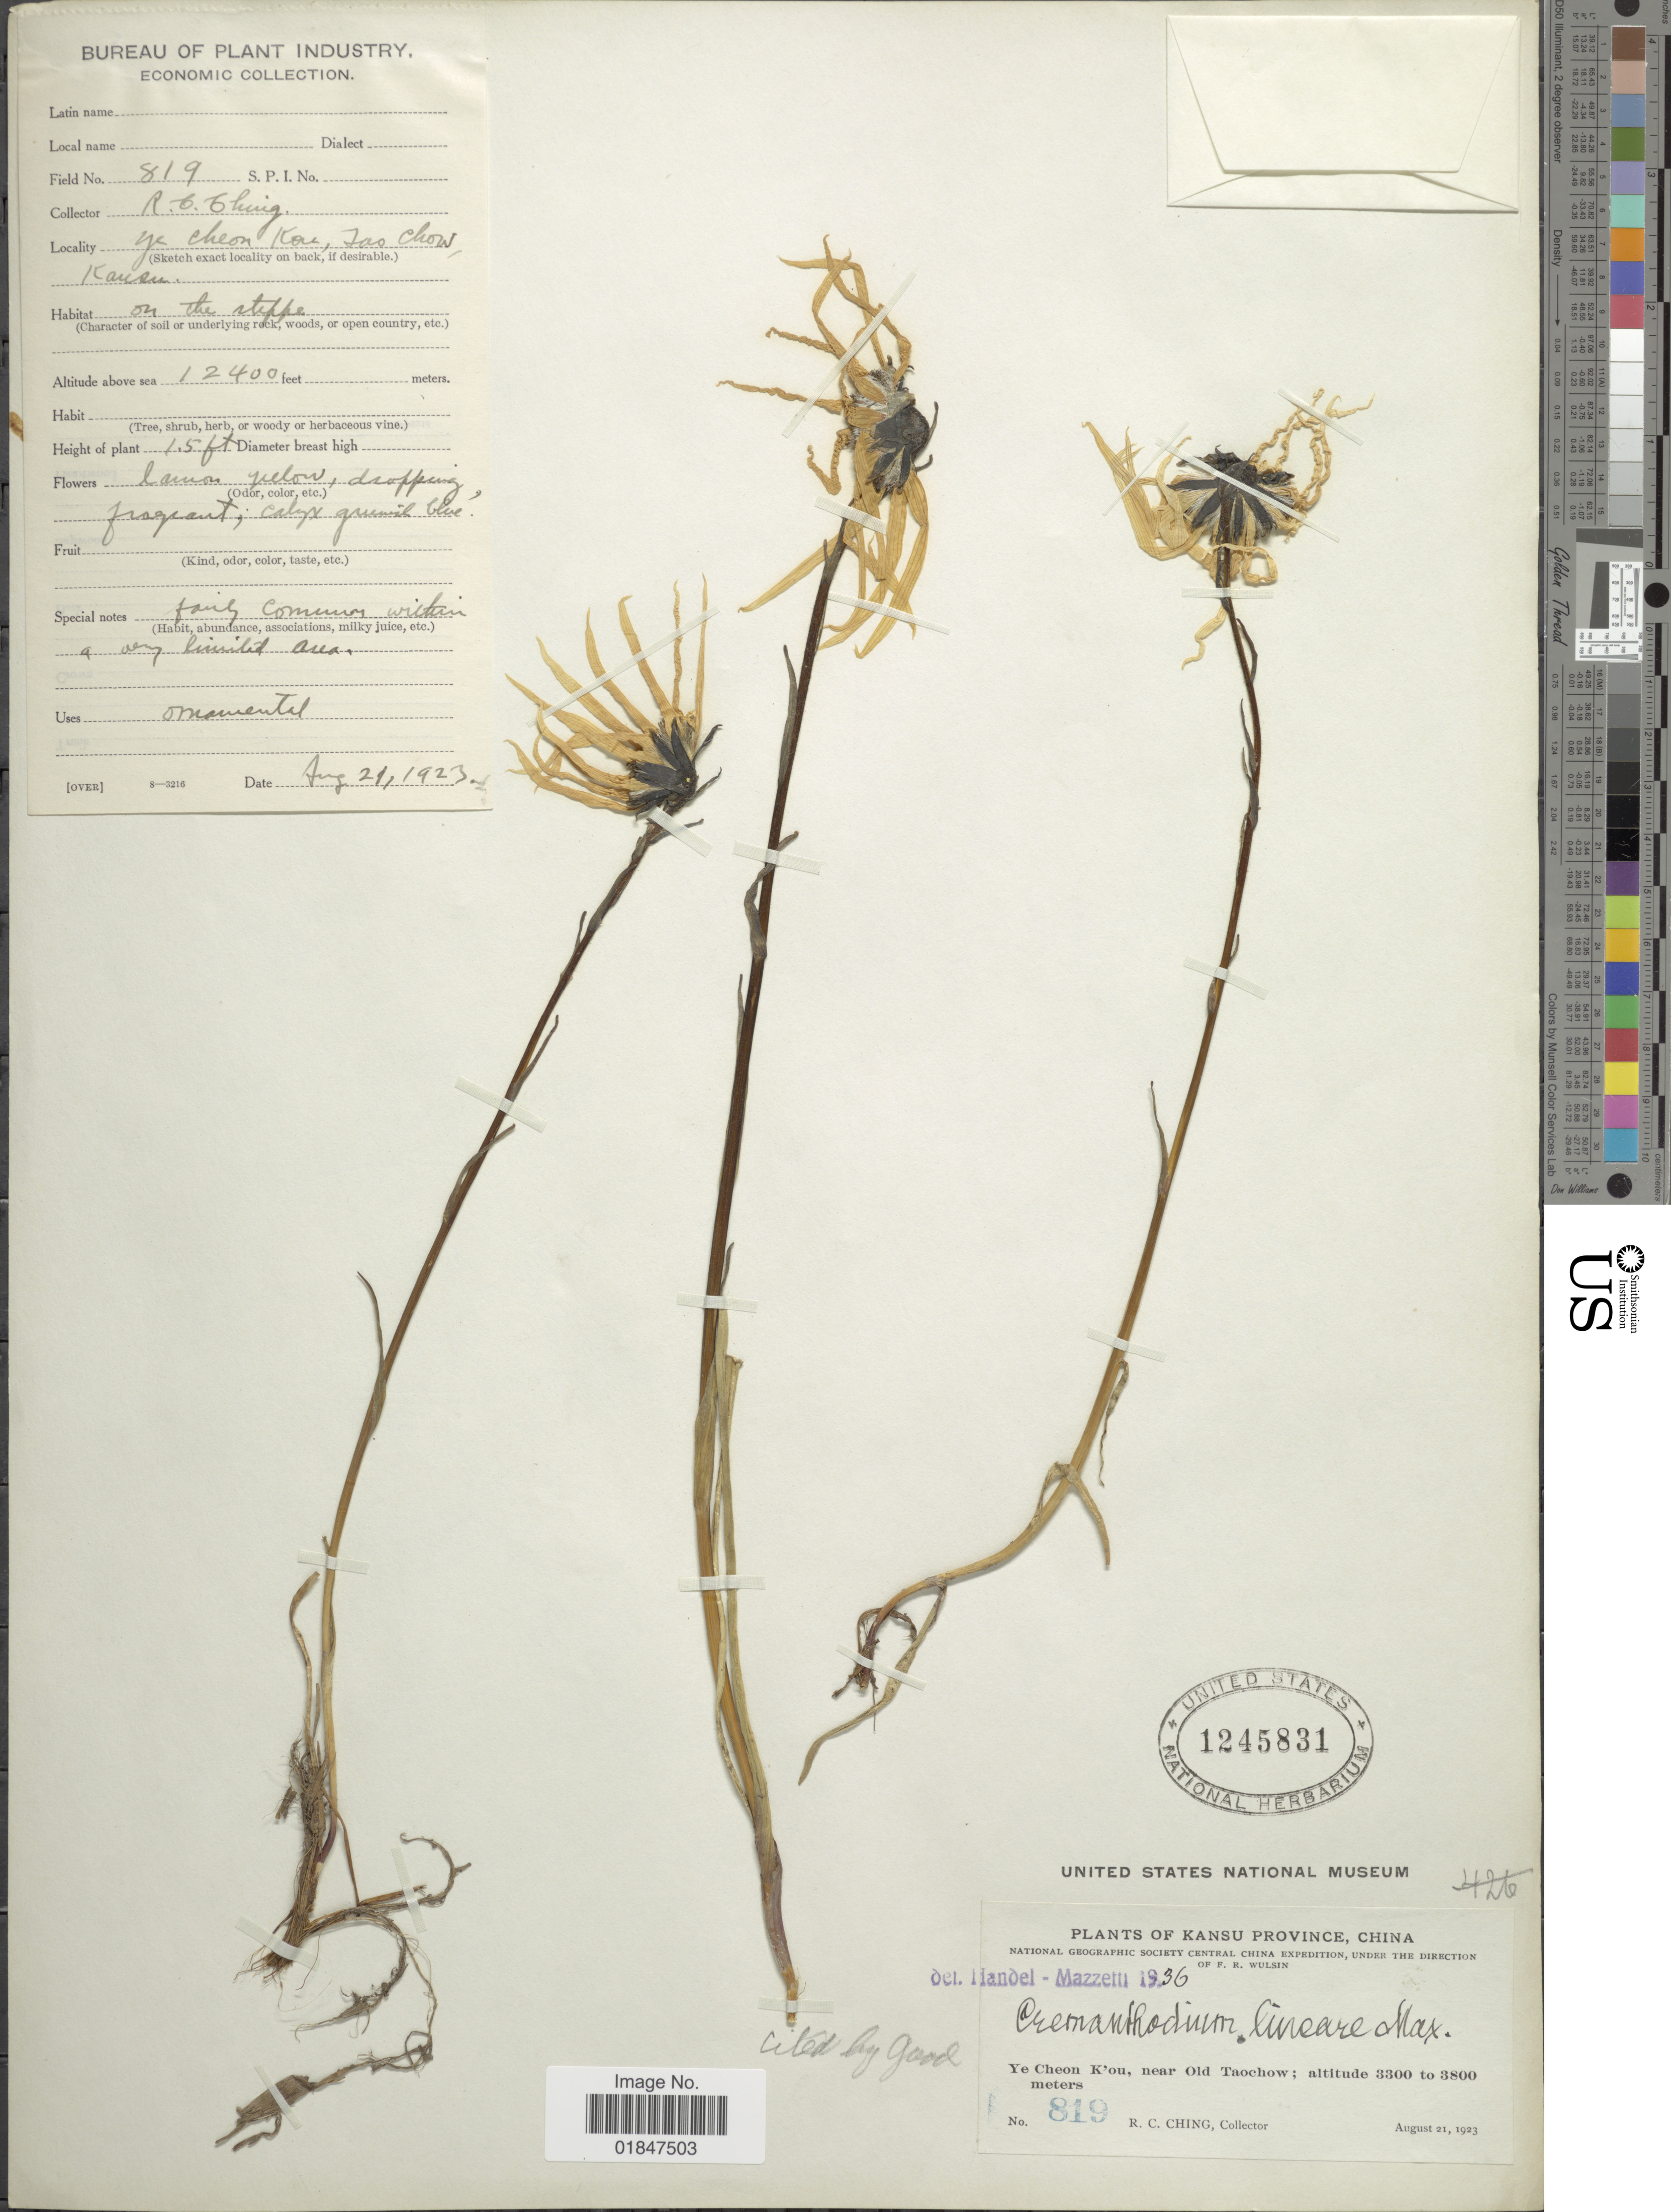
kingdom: Plantae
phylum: Tracheophyta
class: Magnoliopsida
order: Asterales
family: Asteraceae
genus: Cremanthodium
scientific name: Cremanthodium lineare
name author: Maxim.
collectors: R. C. Ching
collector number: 819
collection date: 1923-08-21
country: China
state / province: Gansu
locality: Kansu Province, Ye Cheon K'ou, near Old Taochow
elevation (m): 3300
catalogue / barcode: US 1245831